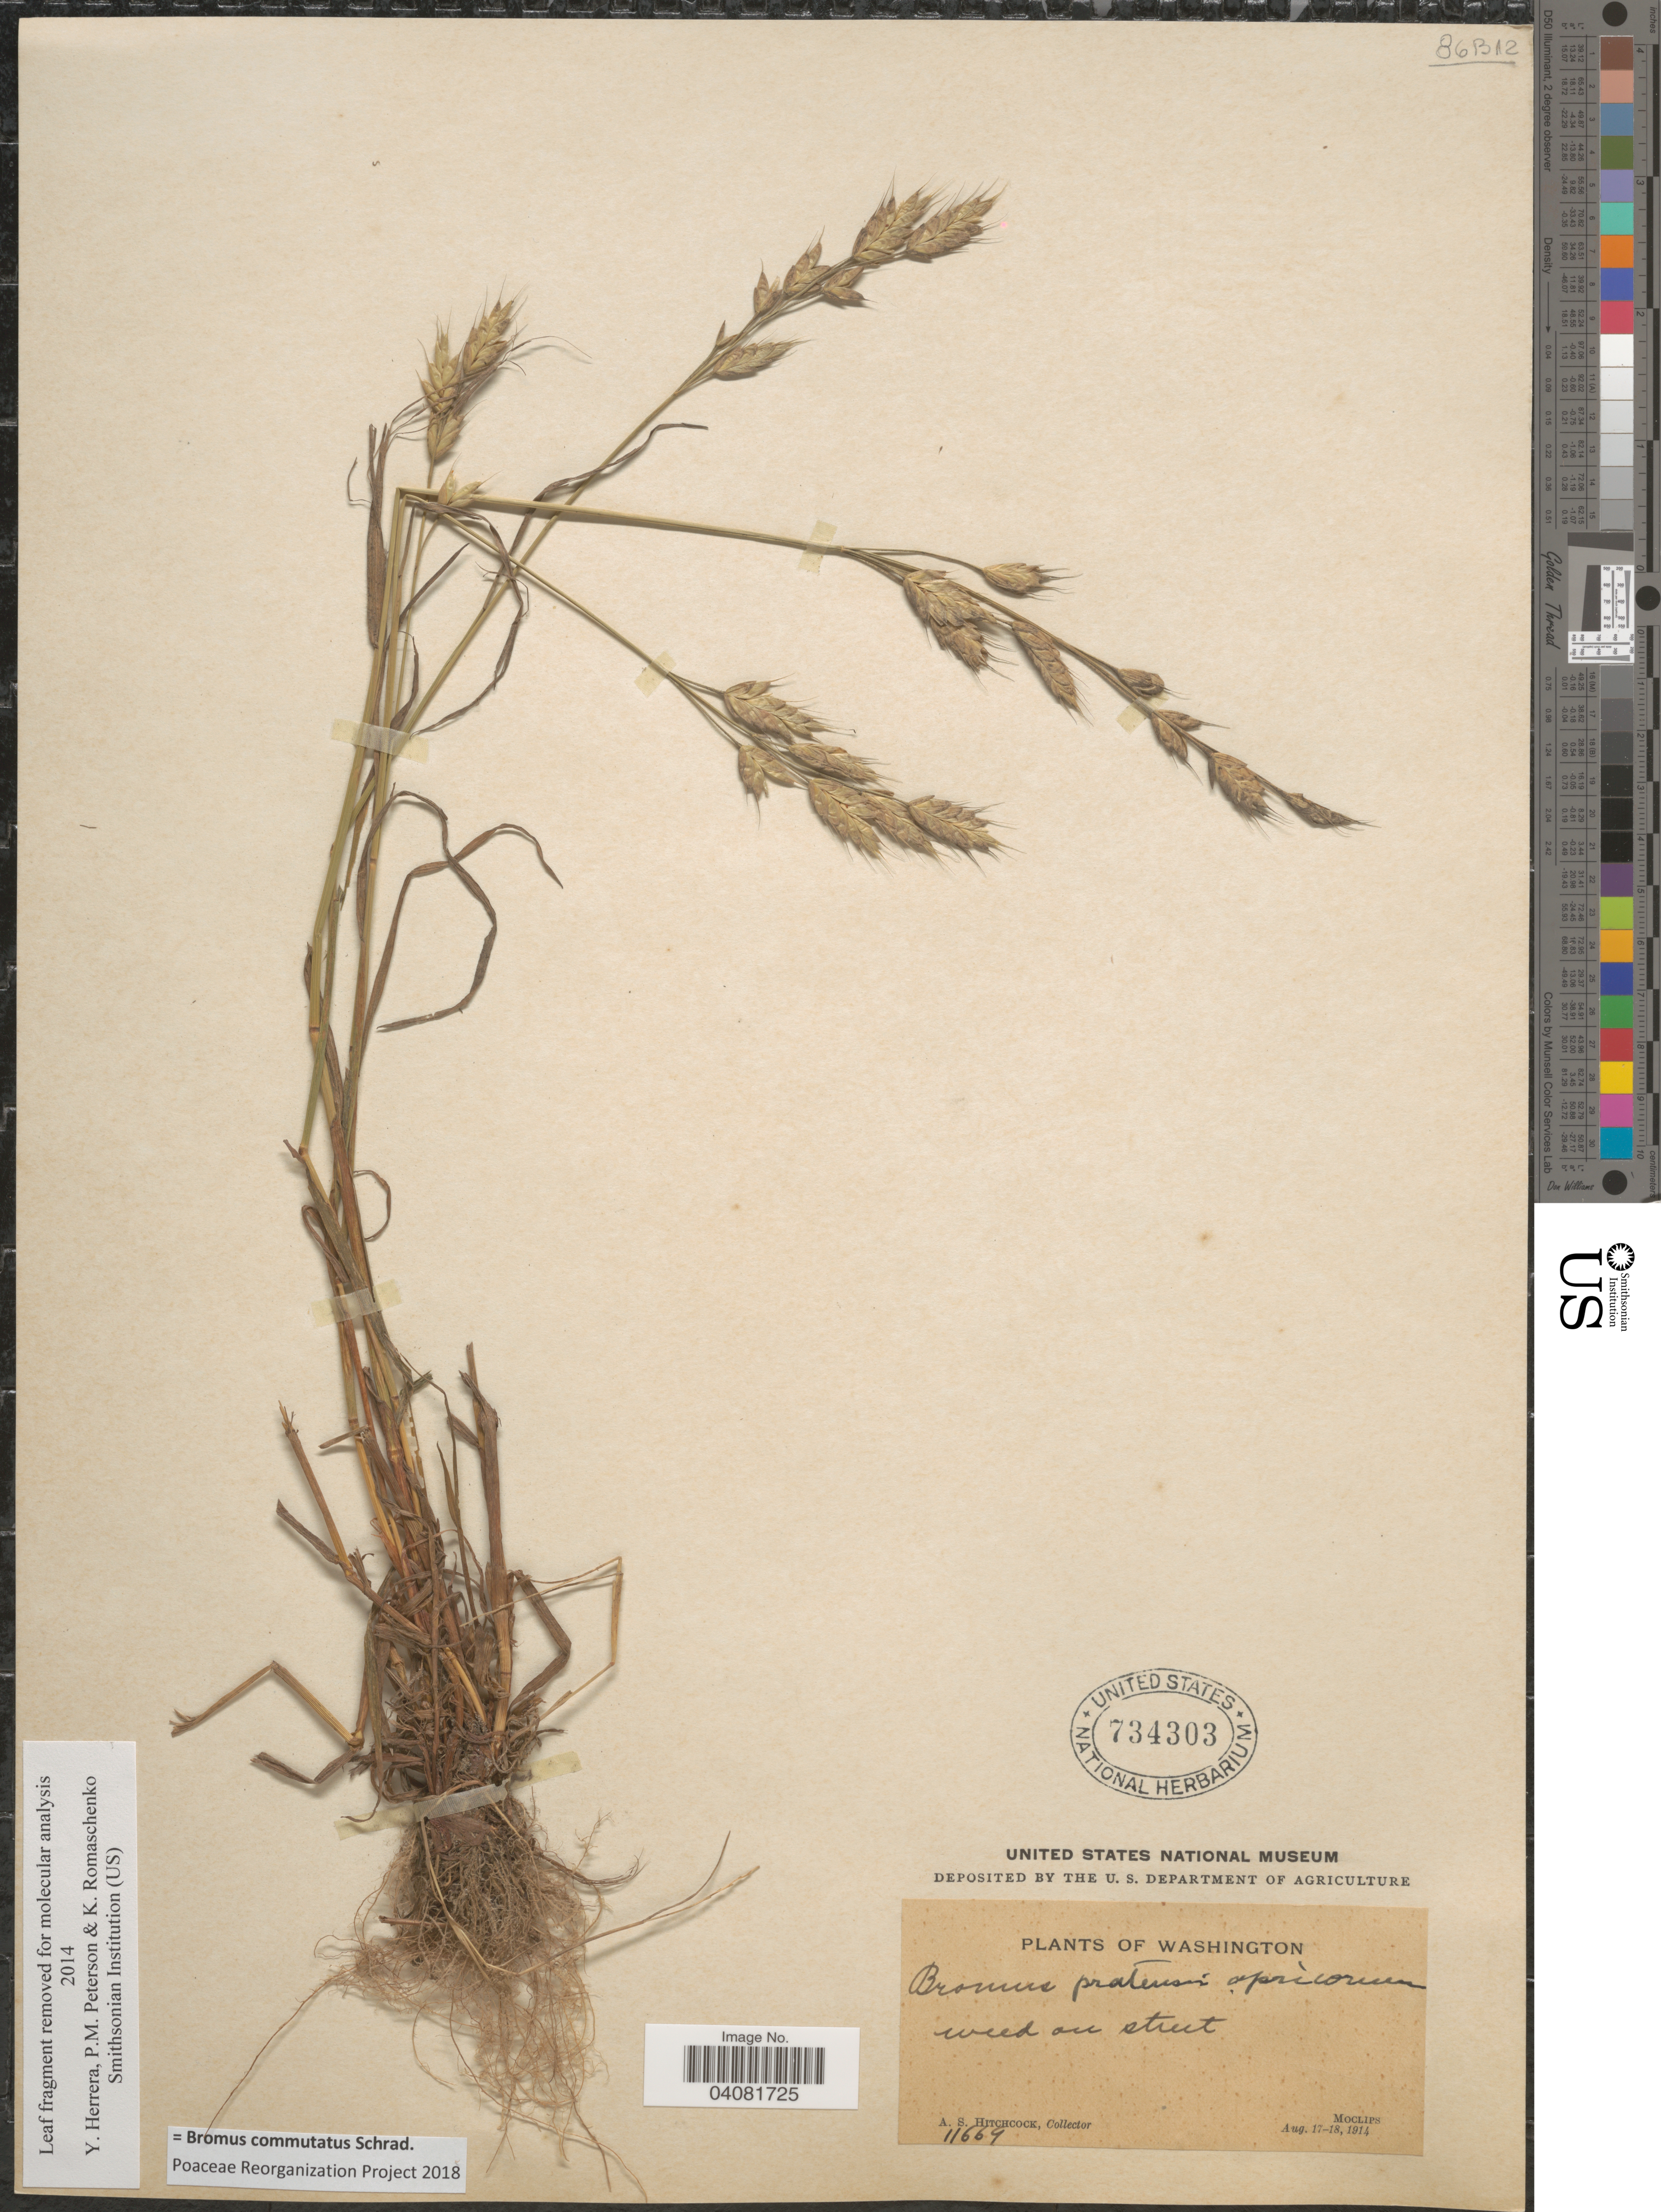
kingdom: Plantae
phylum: Tracheophyta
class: Liliopsida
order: Poales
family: Poaceae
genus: Bromus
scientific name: Bromus commutatus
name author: Schrad.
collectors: A. S. Hitchcock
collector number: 11669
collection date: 1914-08-17/1914-08-18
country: United States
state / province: Washington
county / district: Grays Harbor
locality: Moclips.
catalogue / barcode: US 734303